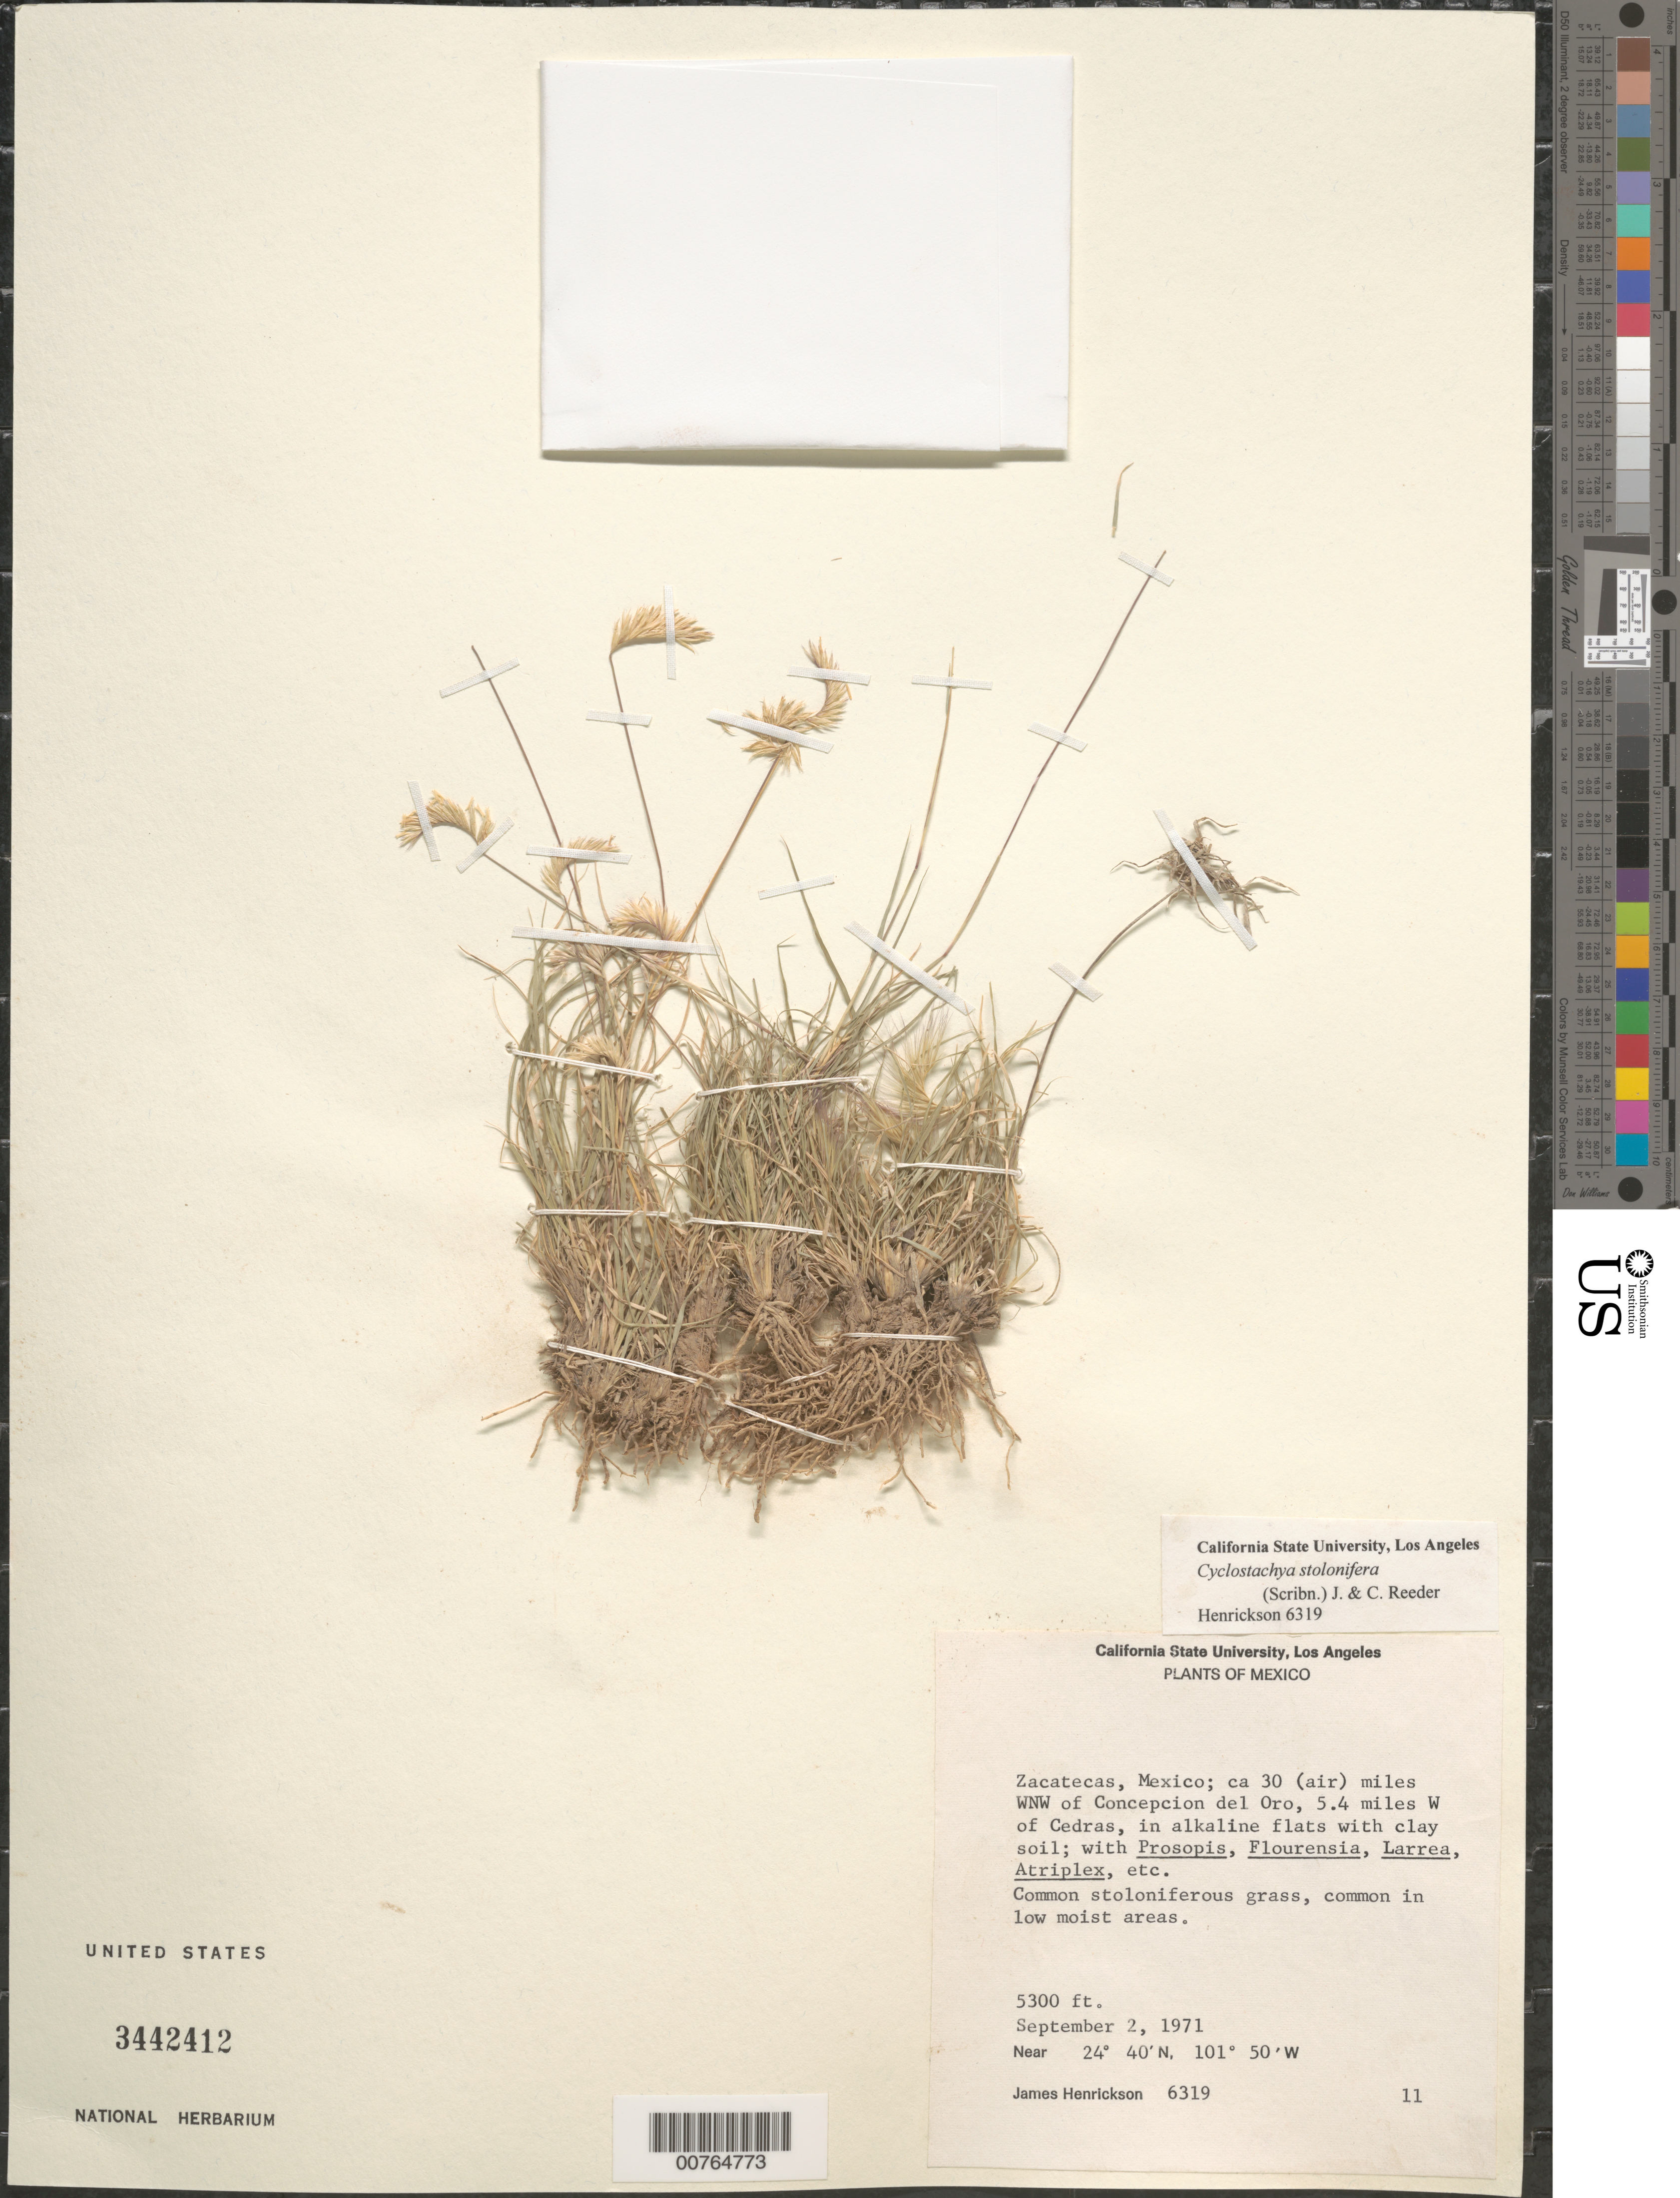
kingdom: Plantae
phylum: Tracheophyta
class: Liliopsida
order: Poales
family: Poaceae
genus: Cyclostachya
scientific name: Cyclostachya stolonifera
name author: (Scribn.) Reeder & C. Reeder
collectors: J. S. Henrickson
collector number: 6319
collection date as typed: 02 Sep 1971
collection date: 1971-09-02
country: Mexico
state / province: Zacatecas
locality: WNW of Concepcion del Oro, W of Cedras.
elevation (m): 1615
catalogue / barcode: US 3442412